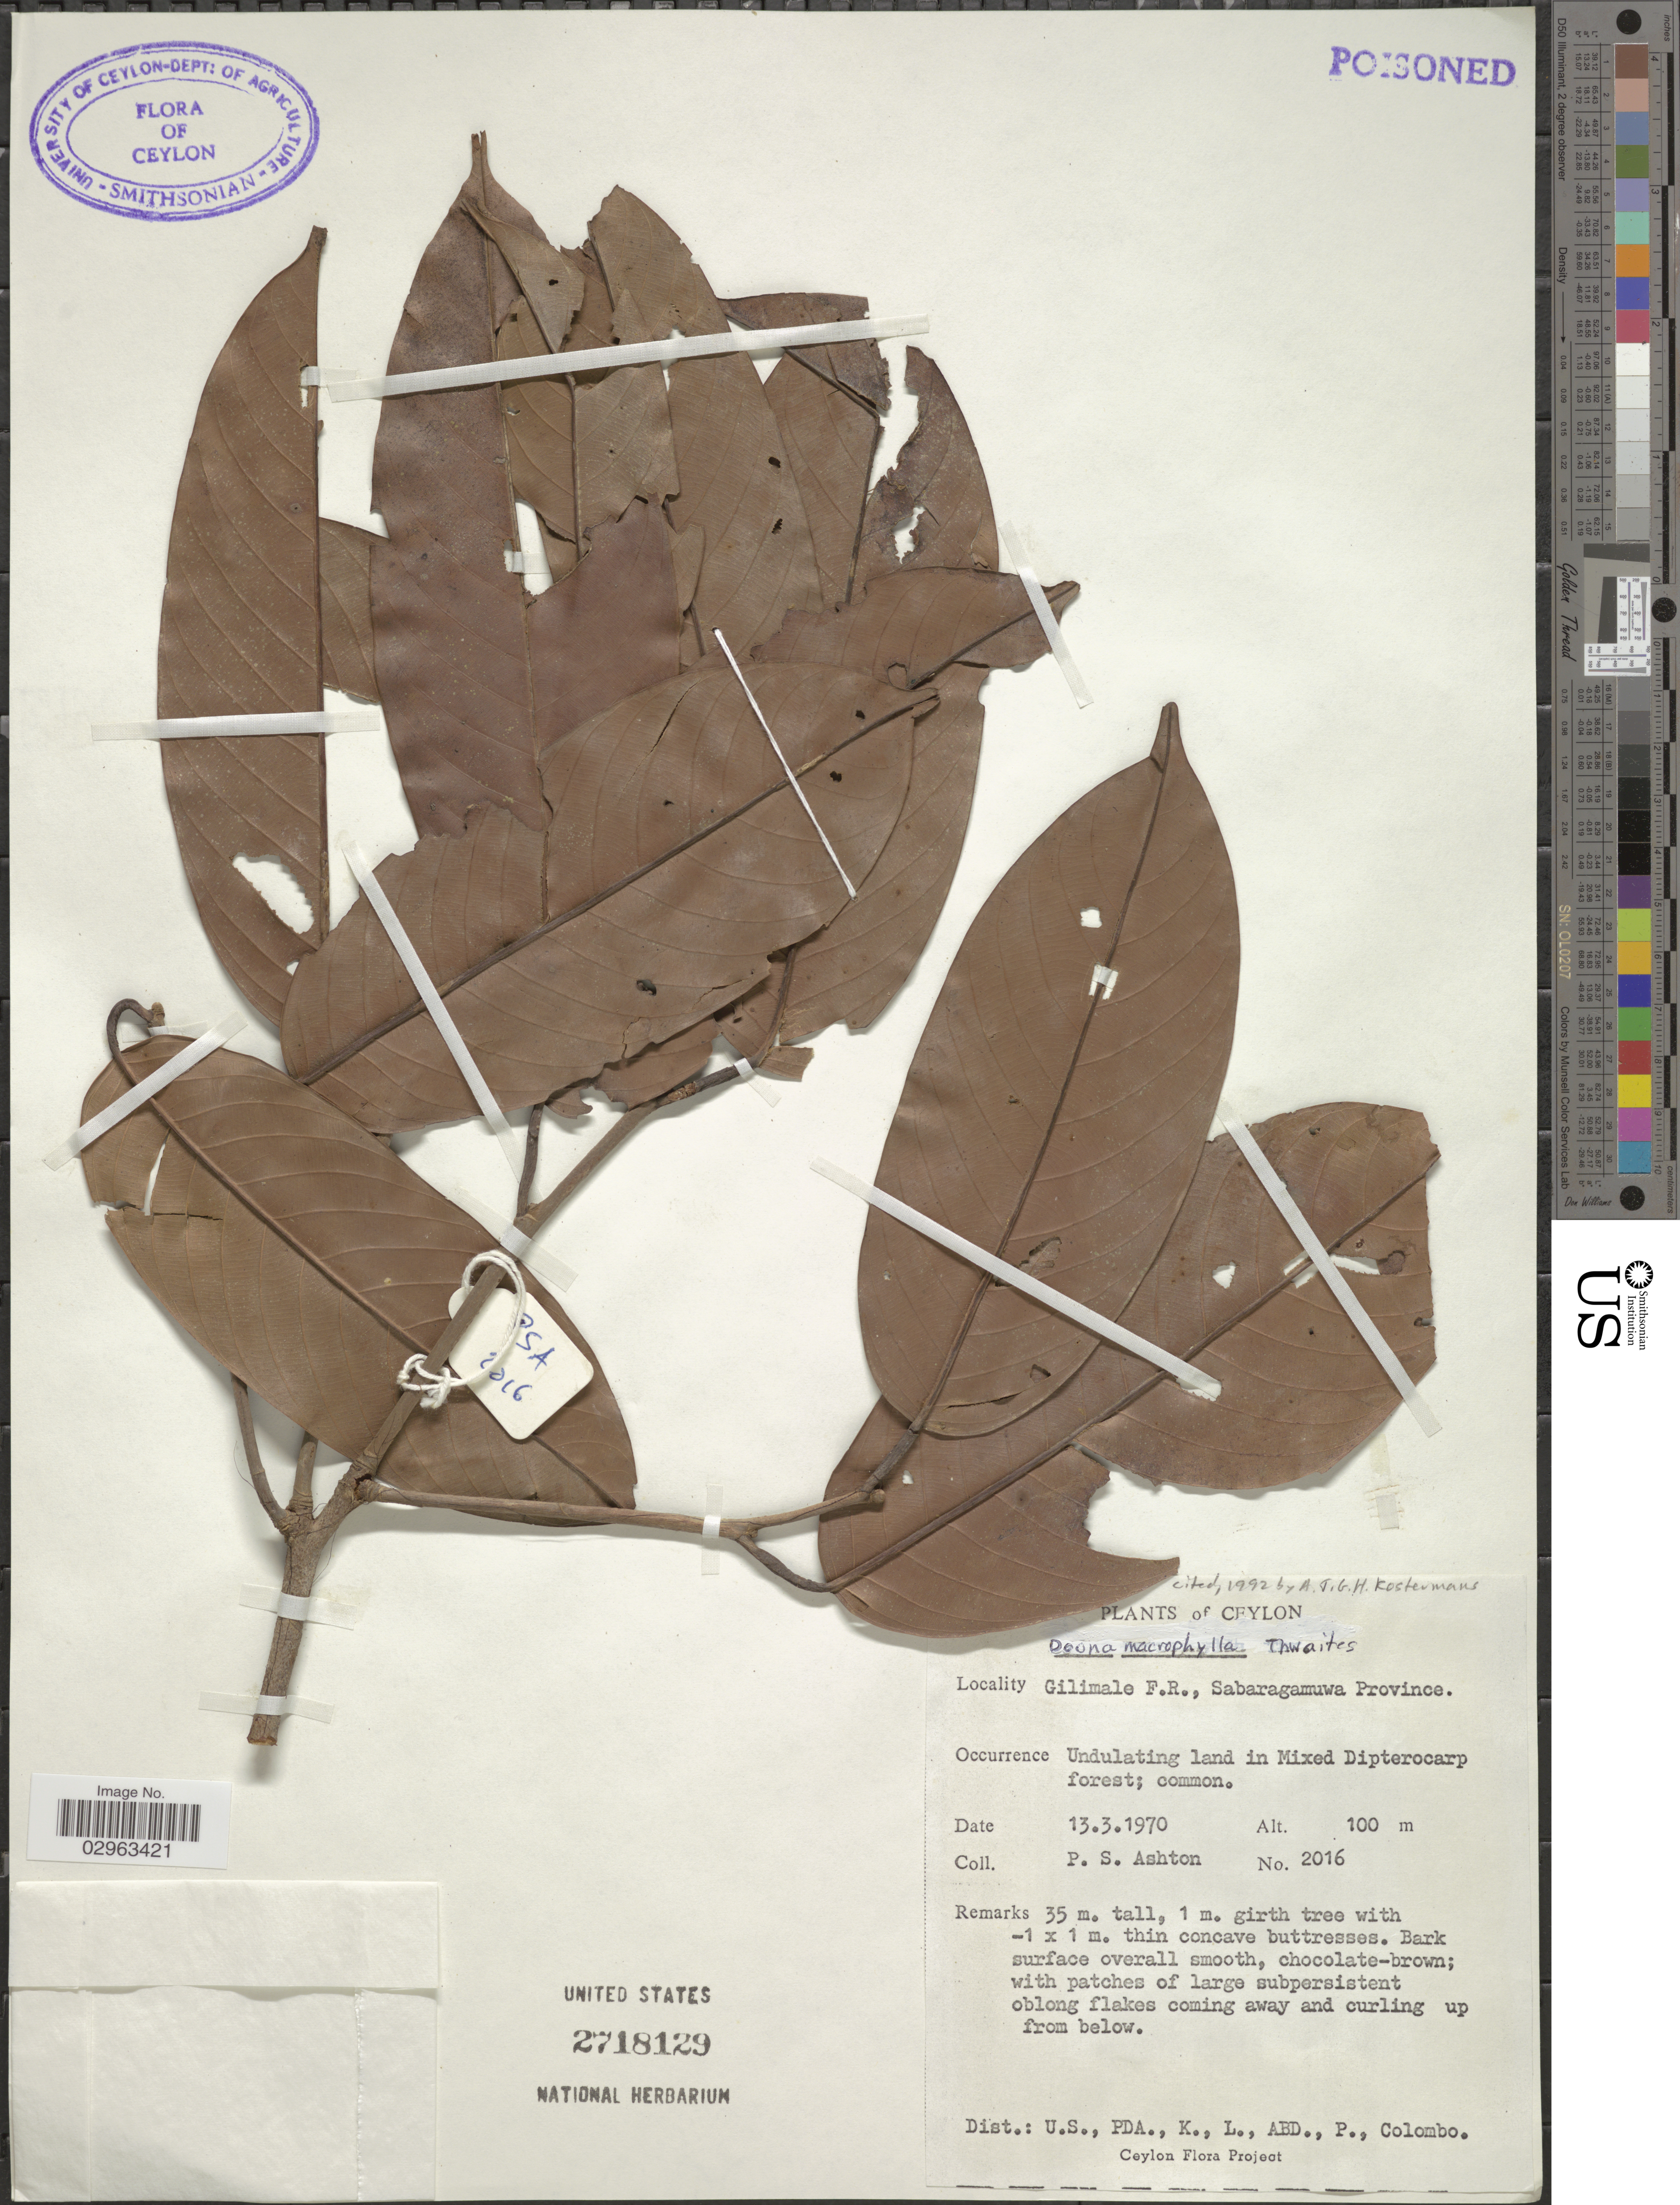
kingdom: Plantae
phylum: Tracheophyta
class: Magnoliopsida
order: Malvales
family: Dipterocarpaceae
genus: Doona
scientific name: Doona macrophylla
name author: Thwaites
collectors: P. S. Ashton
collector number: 2016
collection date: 1970-03-13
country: Sri Lanka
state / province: Sabaragamuwa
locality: Ceylon. Gilimale F.R.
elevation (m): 100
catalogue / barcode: US 2718129